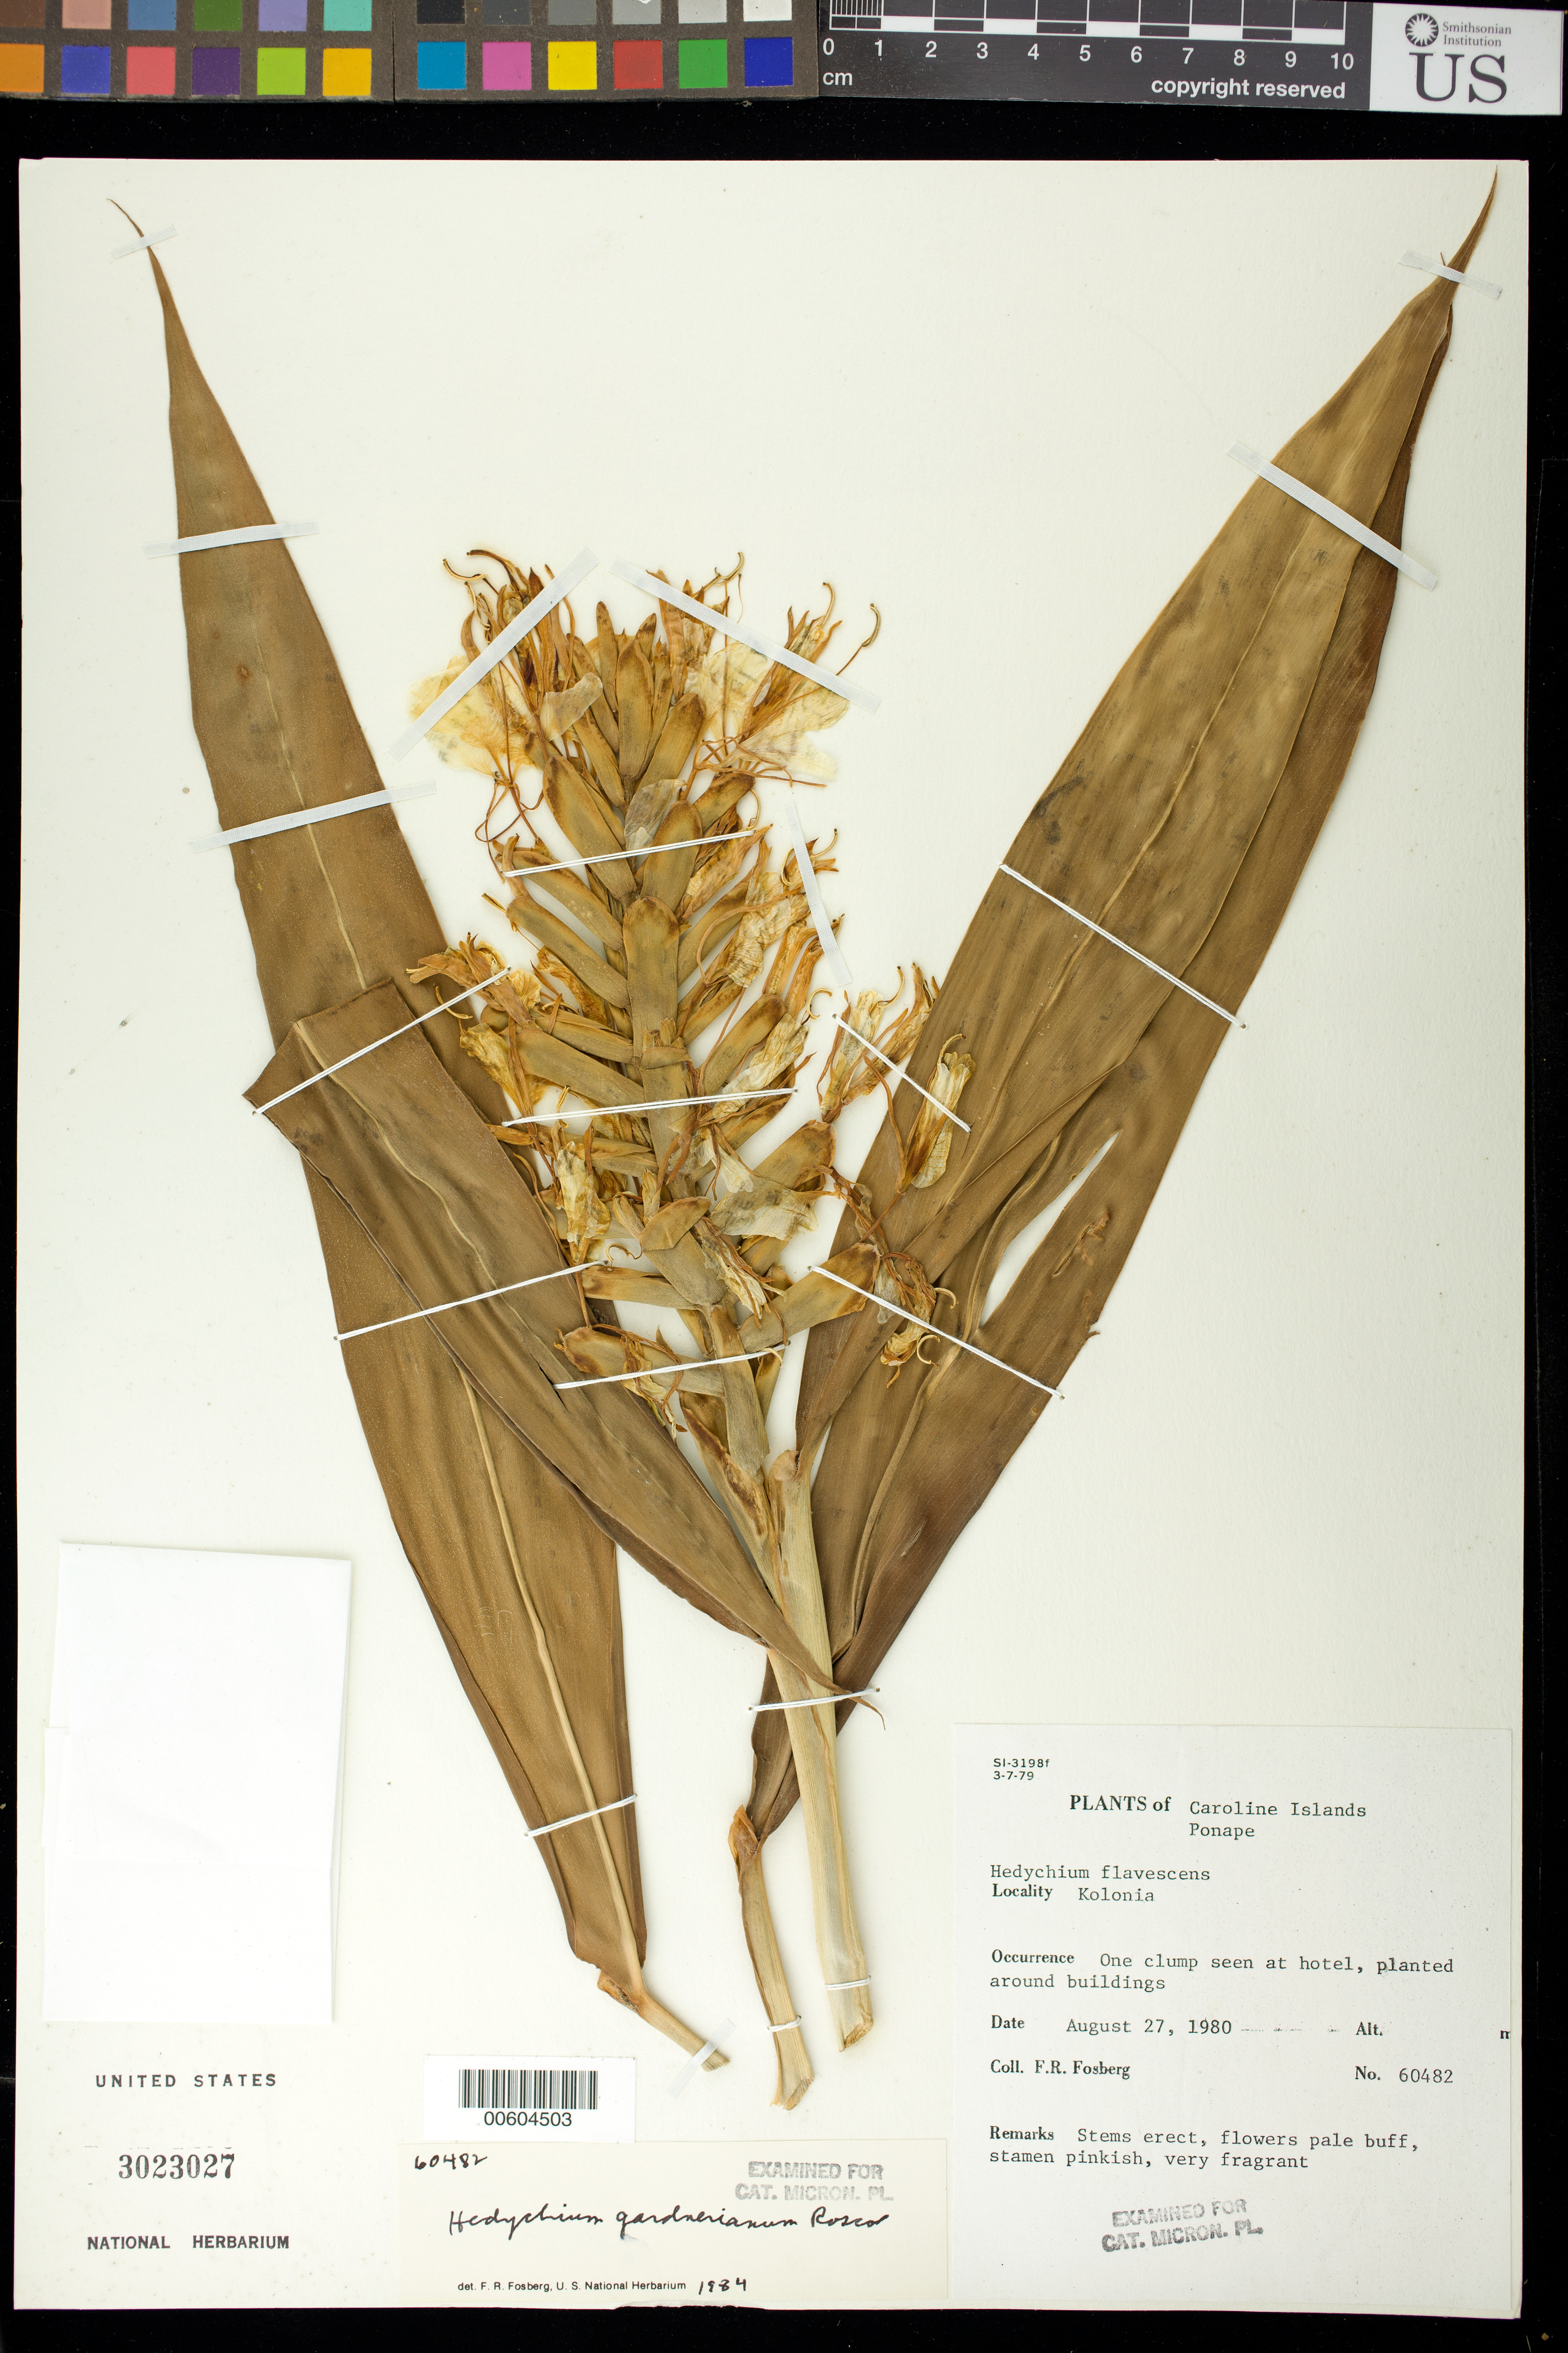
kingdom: Plantae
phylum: Tracheophyta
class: Liliopsida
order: Zingiberales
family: Zingiberaceae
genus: Hedychium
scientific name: Hedychium gardnerianum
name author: Sheppard ex Ker Gawl.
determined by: Fosberg, F. R.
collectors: F. R. Fosberg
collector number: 60482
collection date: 1980-08-27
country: Micronesia, Federated States of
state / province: Pohnpei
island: Pohnpei [Ponape]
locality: Kolonia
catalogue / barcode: US 3023027